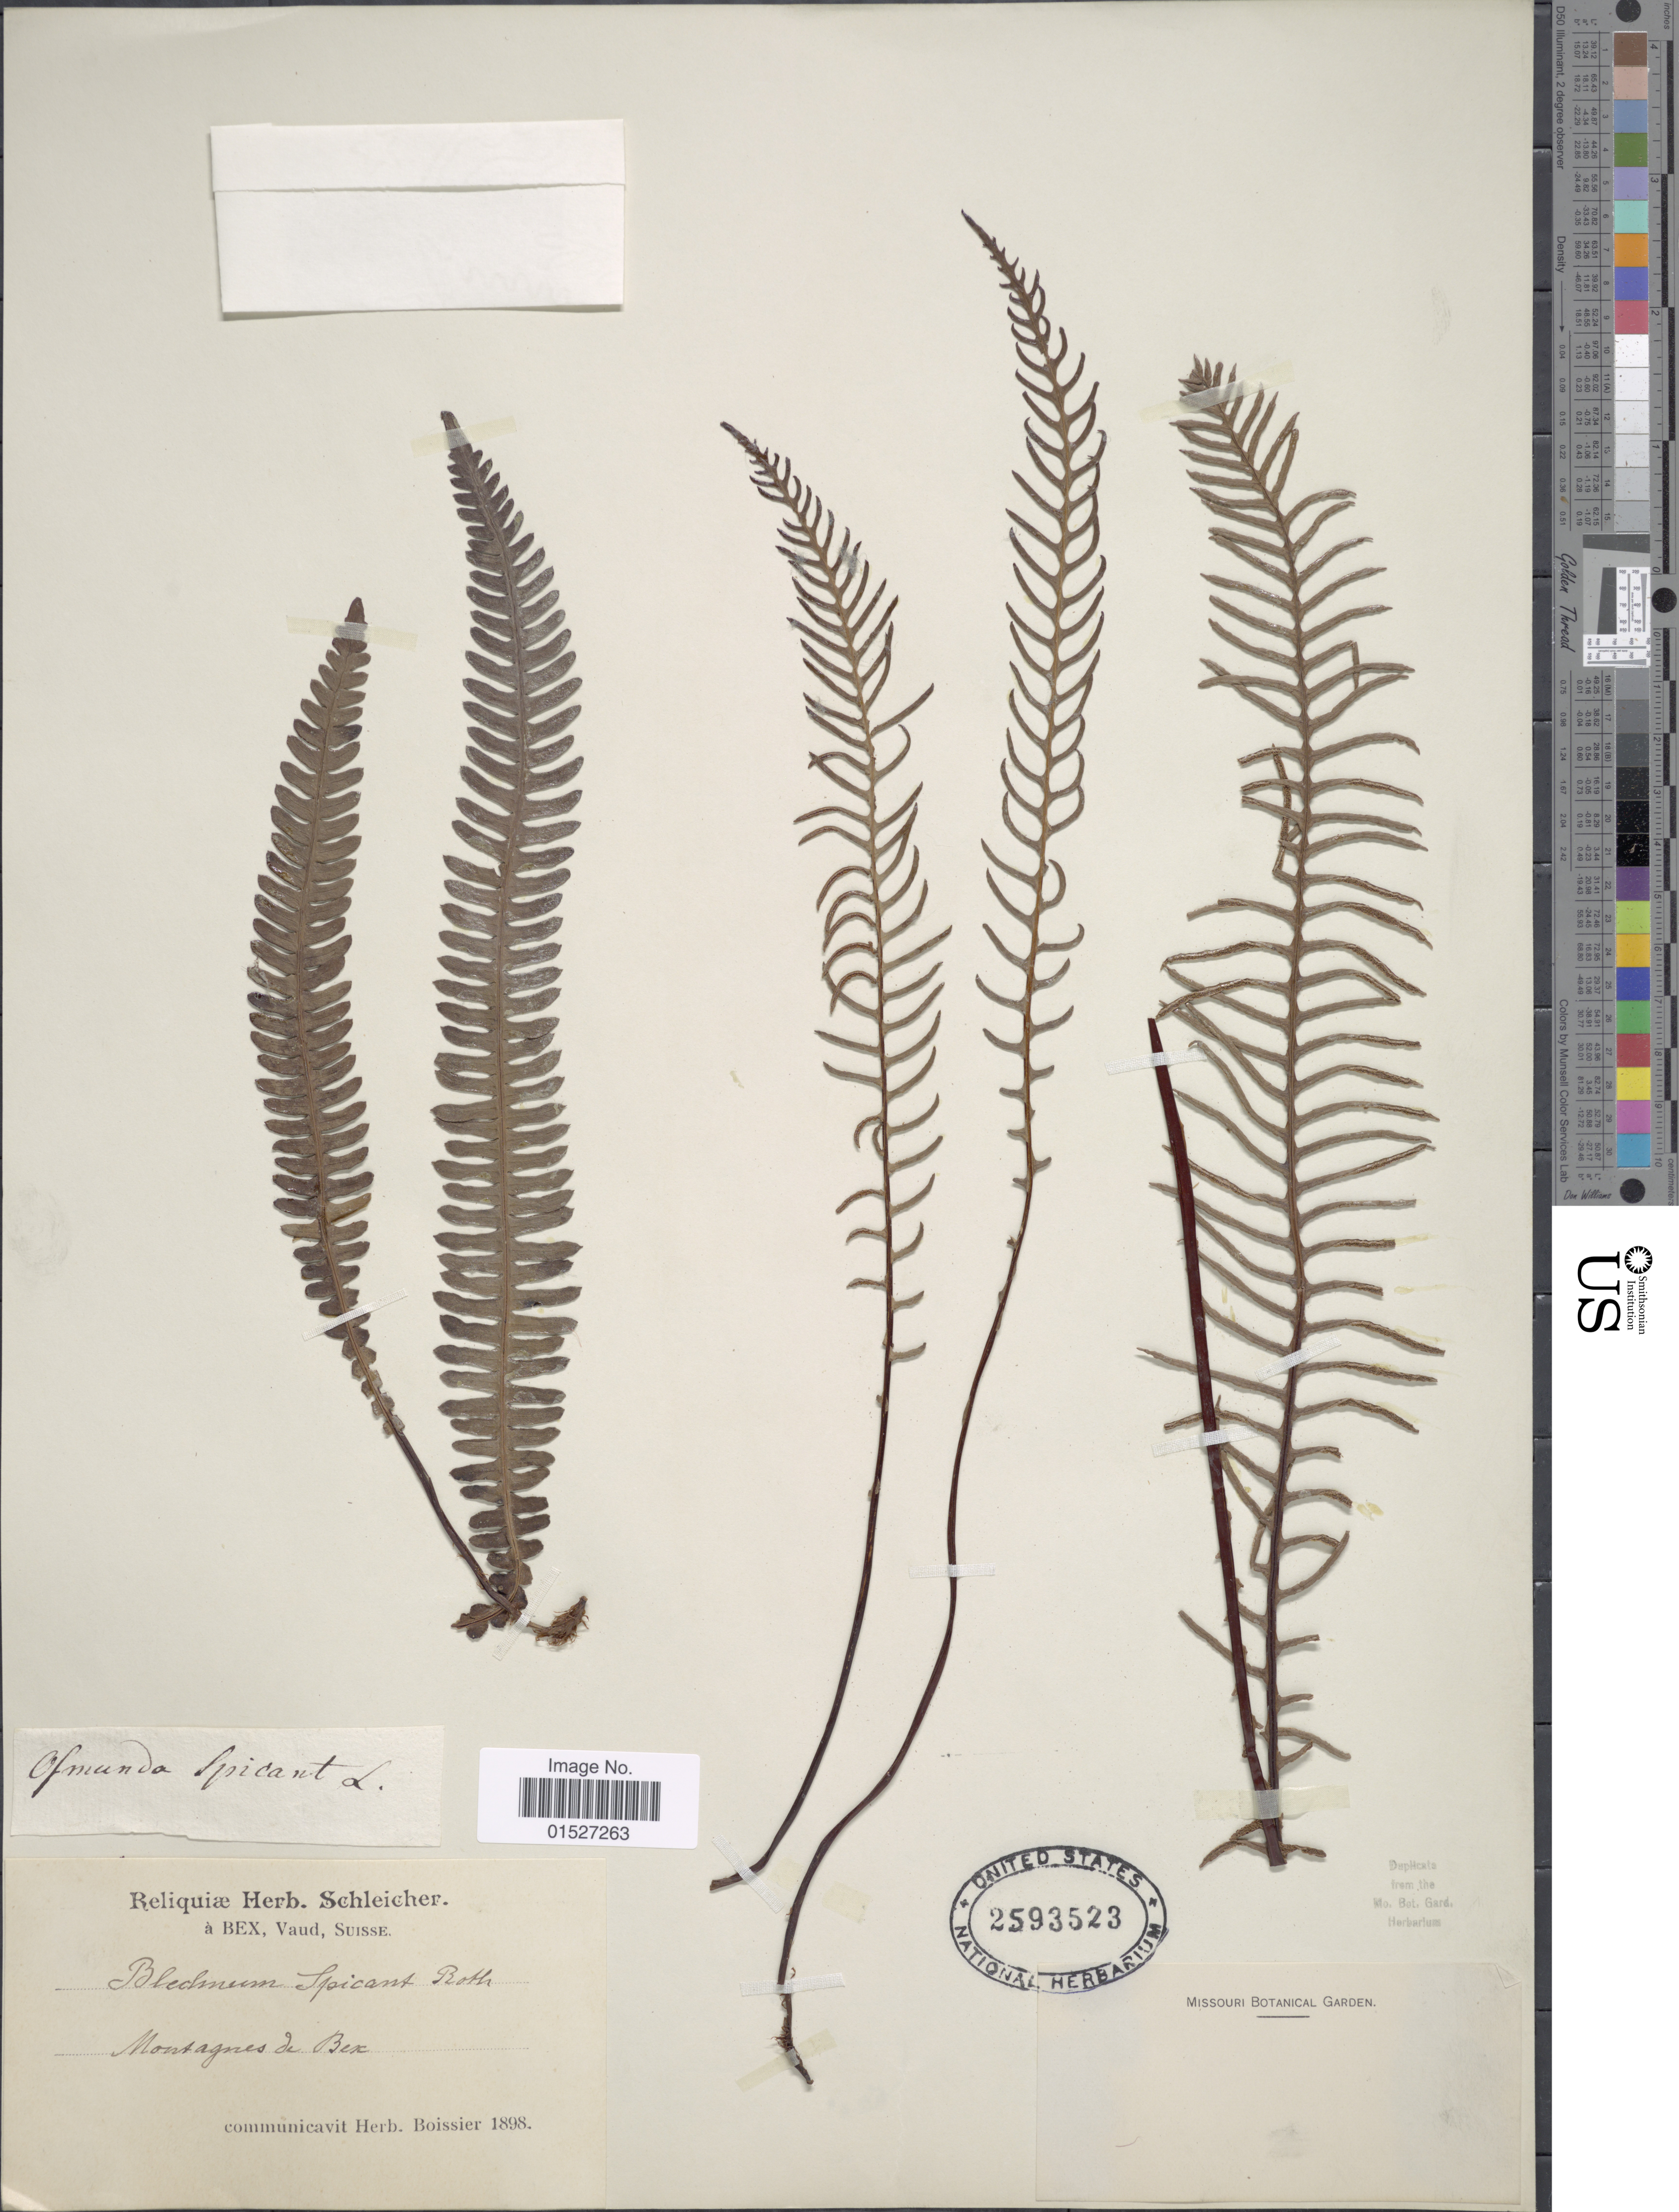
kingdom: Plantae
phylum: Tracheophyta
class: Polypodiopsida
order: Polypodiales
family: Blechnaceae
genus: Blechnum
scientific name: Blechnum spicant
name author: (L.) Sm.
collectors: ex herb. Schleicher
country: Switzerland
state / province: Vaud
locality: A Bex, Vaud, Suisse. Montagnes de Bex.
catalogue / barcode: US 2593523